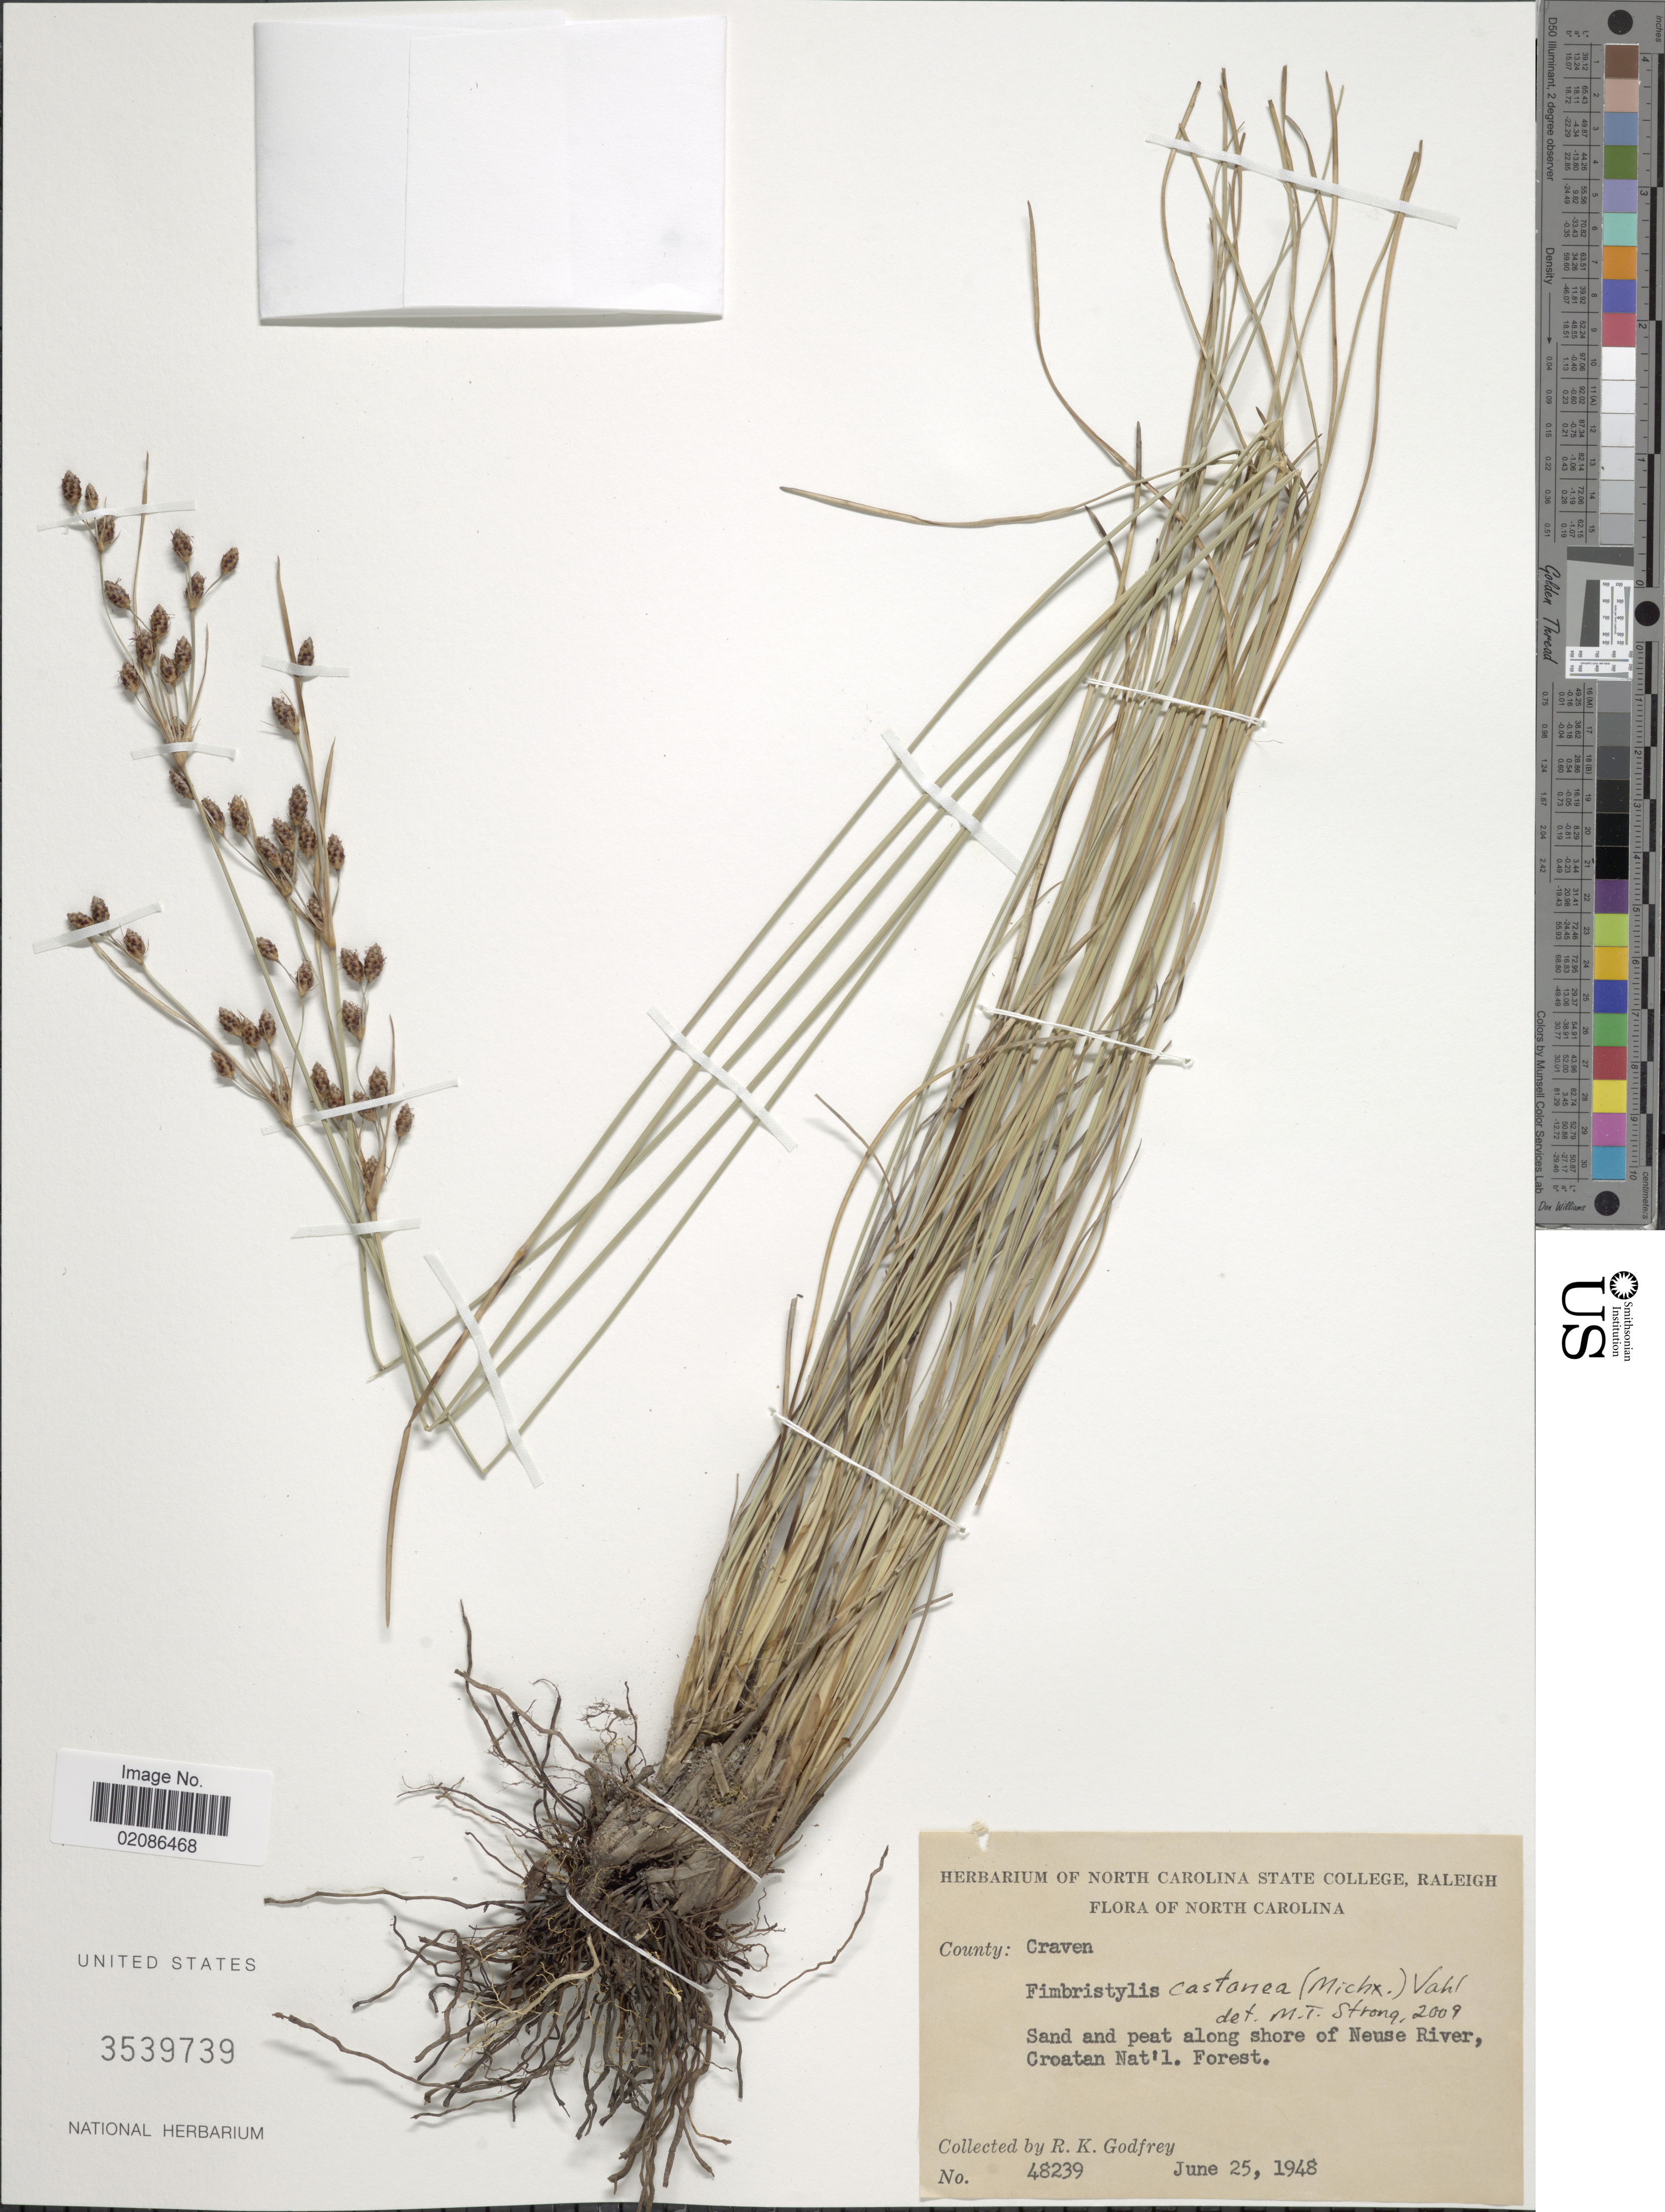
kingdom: Plantae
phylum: Tracheophyta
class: Liliopsida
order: Poales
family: Cyperaceae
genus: Fimbristylis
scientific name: Fimbristylis castanea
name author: (Michx.) Vahl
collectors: R. K. Godfrey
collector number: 48239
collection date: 1948-06-25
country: United States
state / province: North Carolina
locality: County: Craven, Sand and peat along shore of Neuse River, Croatan Nat'l Forest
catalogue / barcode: US 3539739